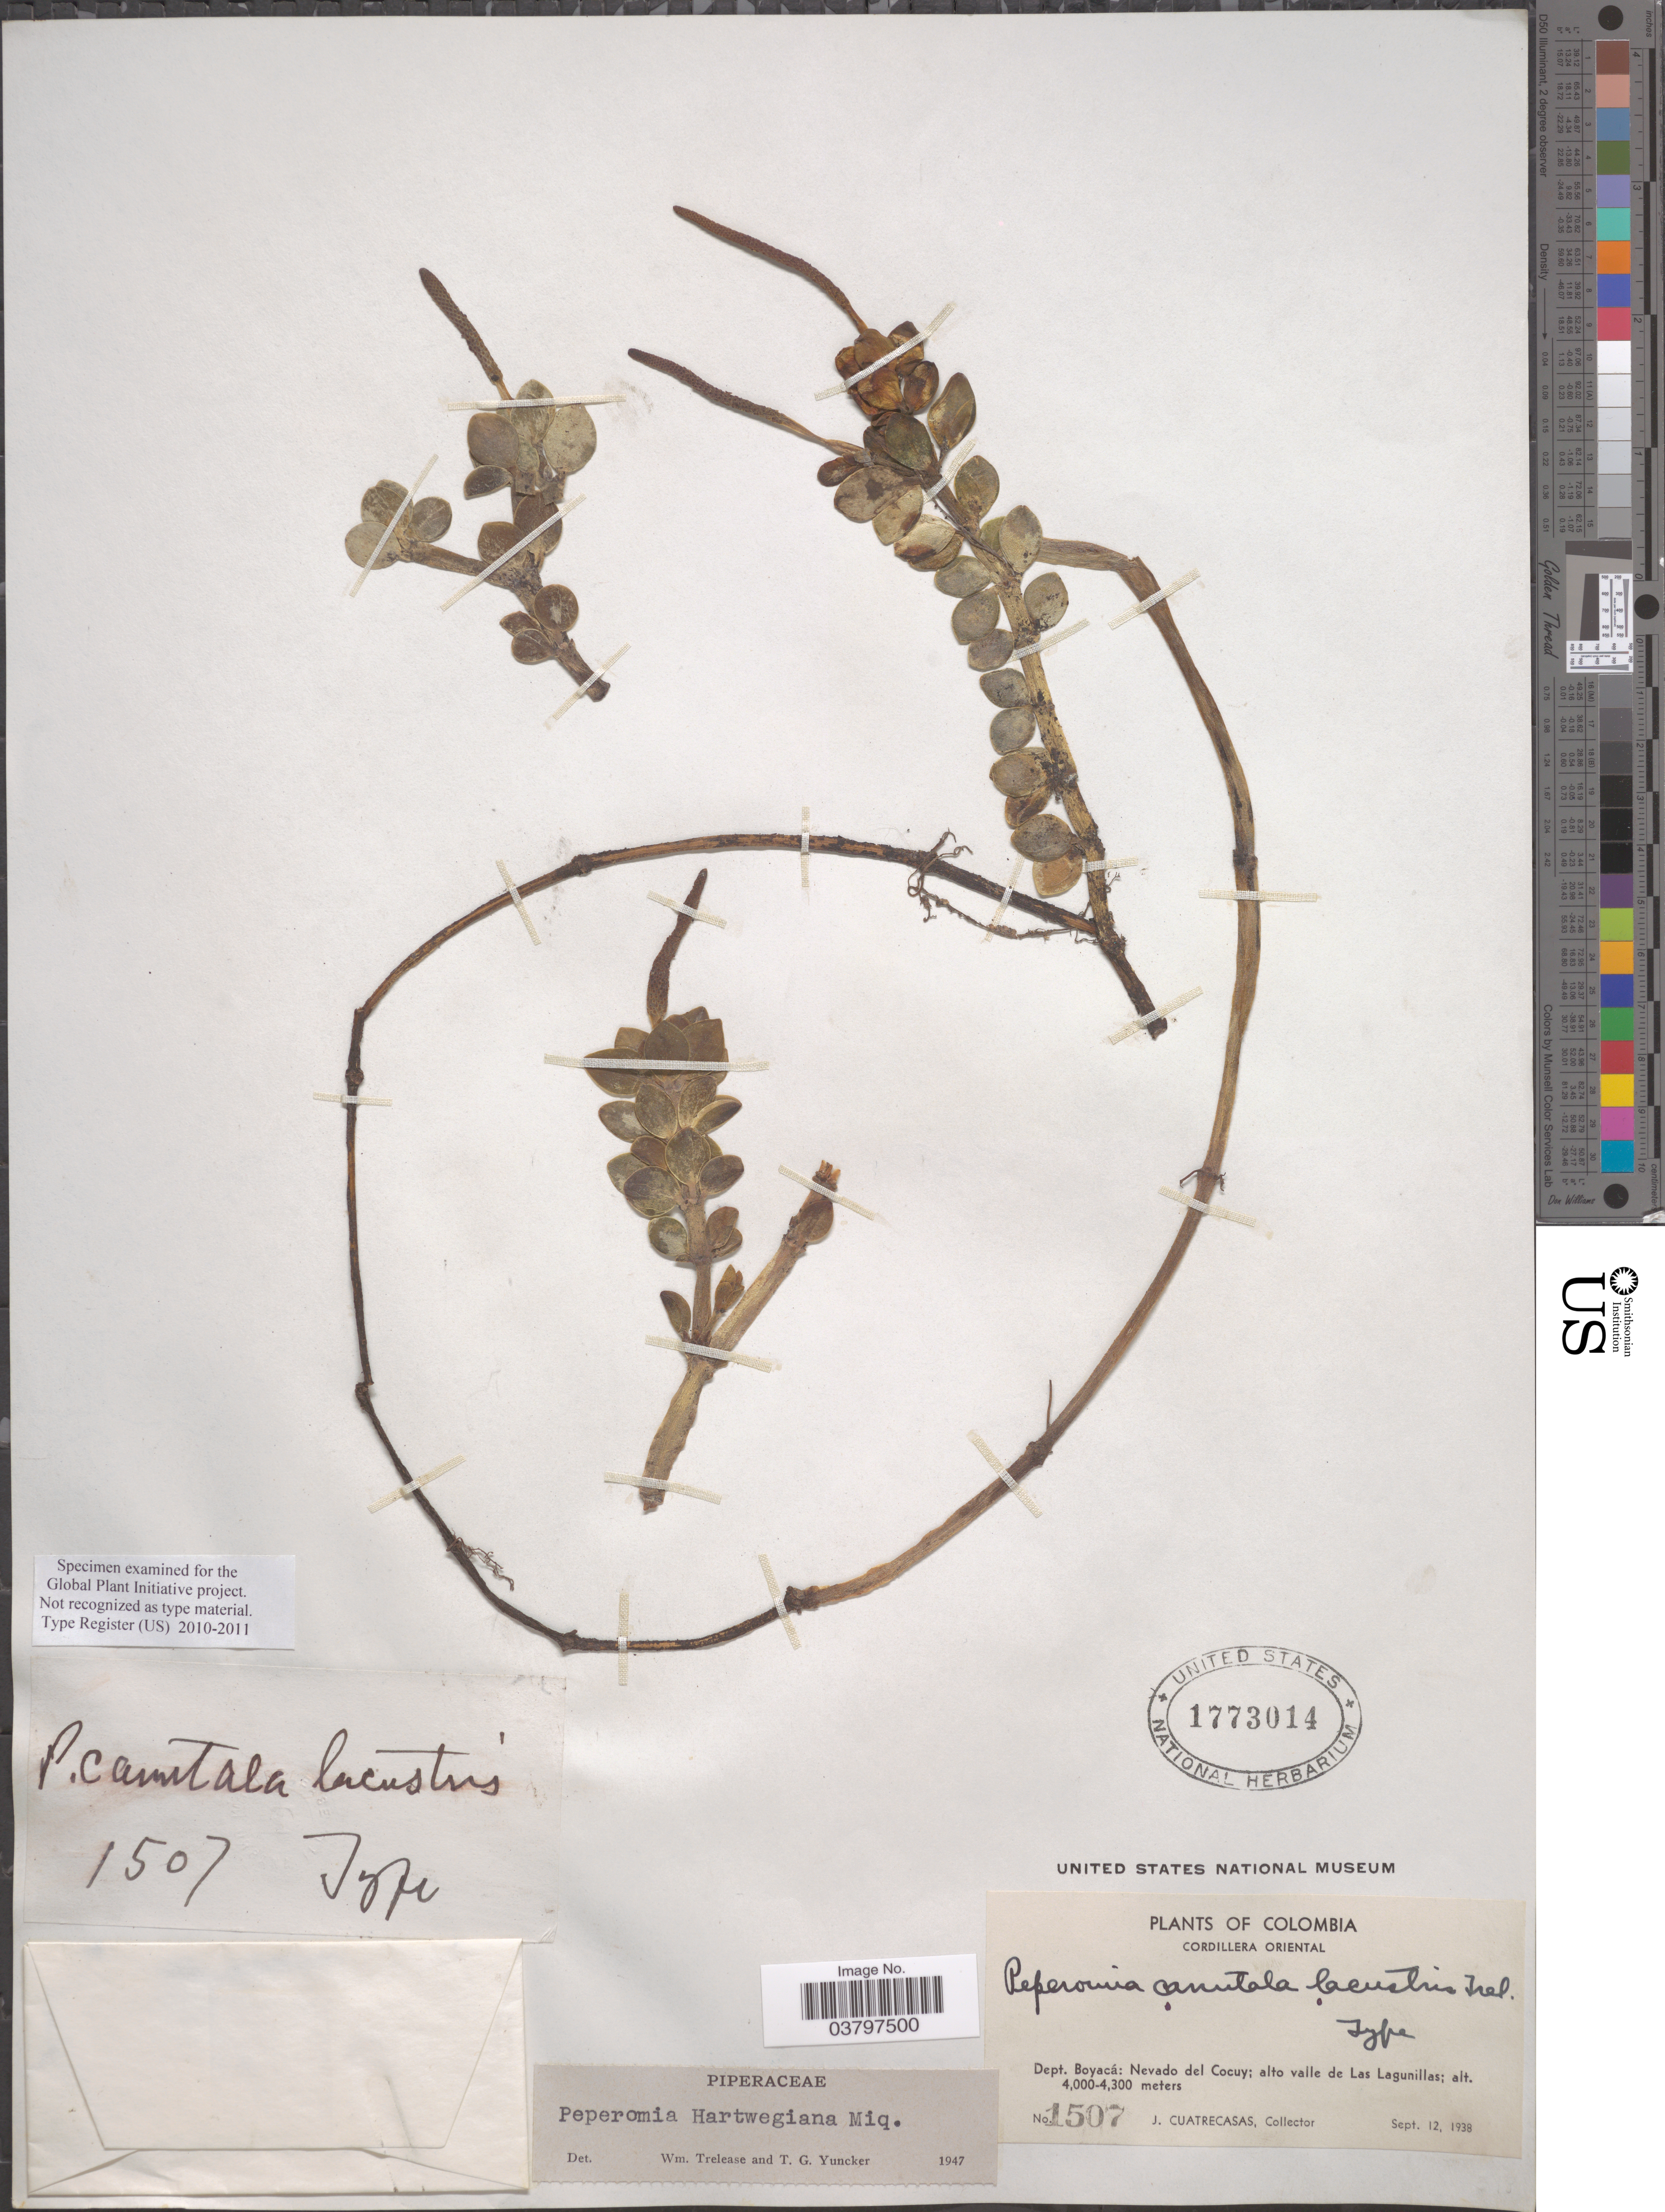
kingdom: Plantae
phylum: Tracheophyta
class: Magnoliopsida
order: Piperales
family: Piperaceae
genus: Peperomia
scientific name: Peperomia hartwegiana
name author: Miq.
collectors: J. Cuatrecasas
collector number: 1507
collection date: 1938-09-12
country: Colombia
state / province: Boyacá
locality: Cordillera Oriental. Dept. Boyacá: Nevado del Cocuy; alto valle de Las lagunillas.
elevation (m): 4000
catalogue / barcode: US 1773014